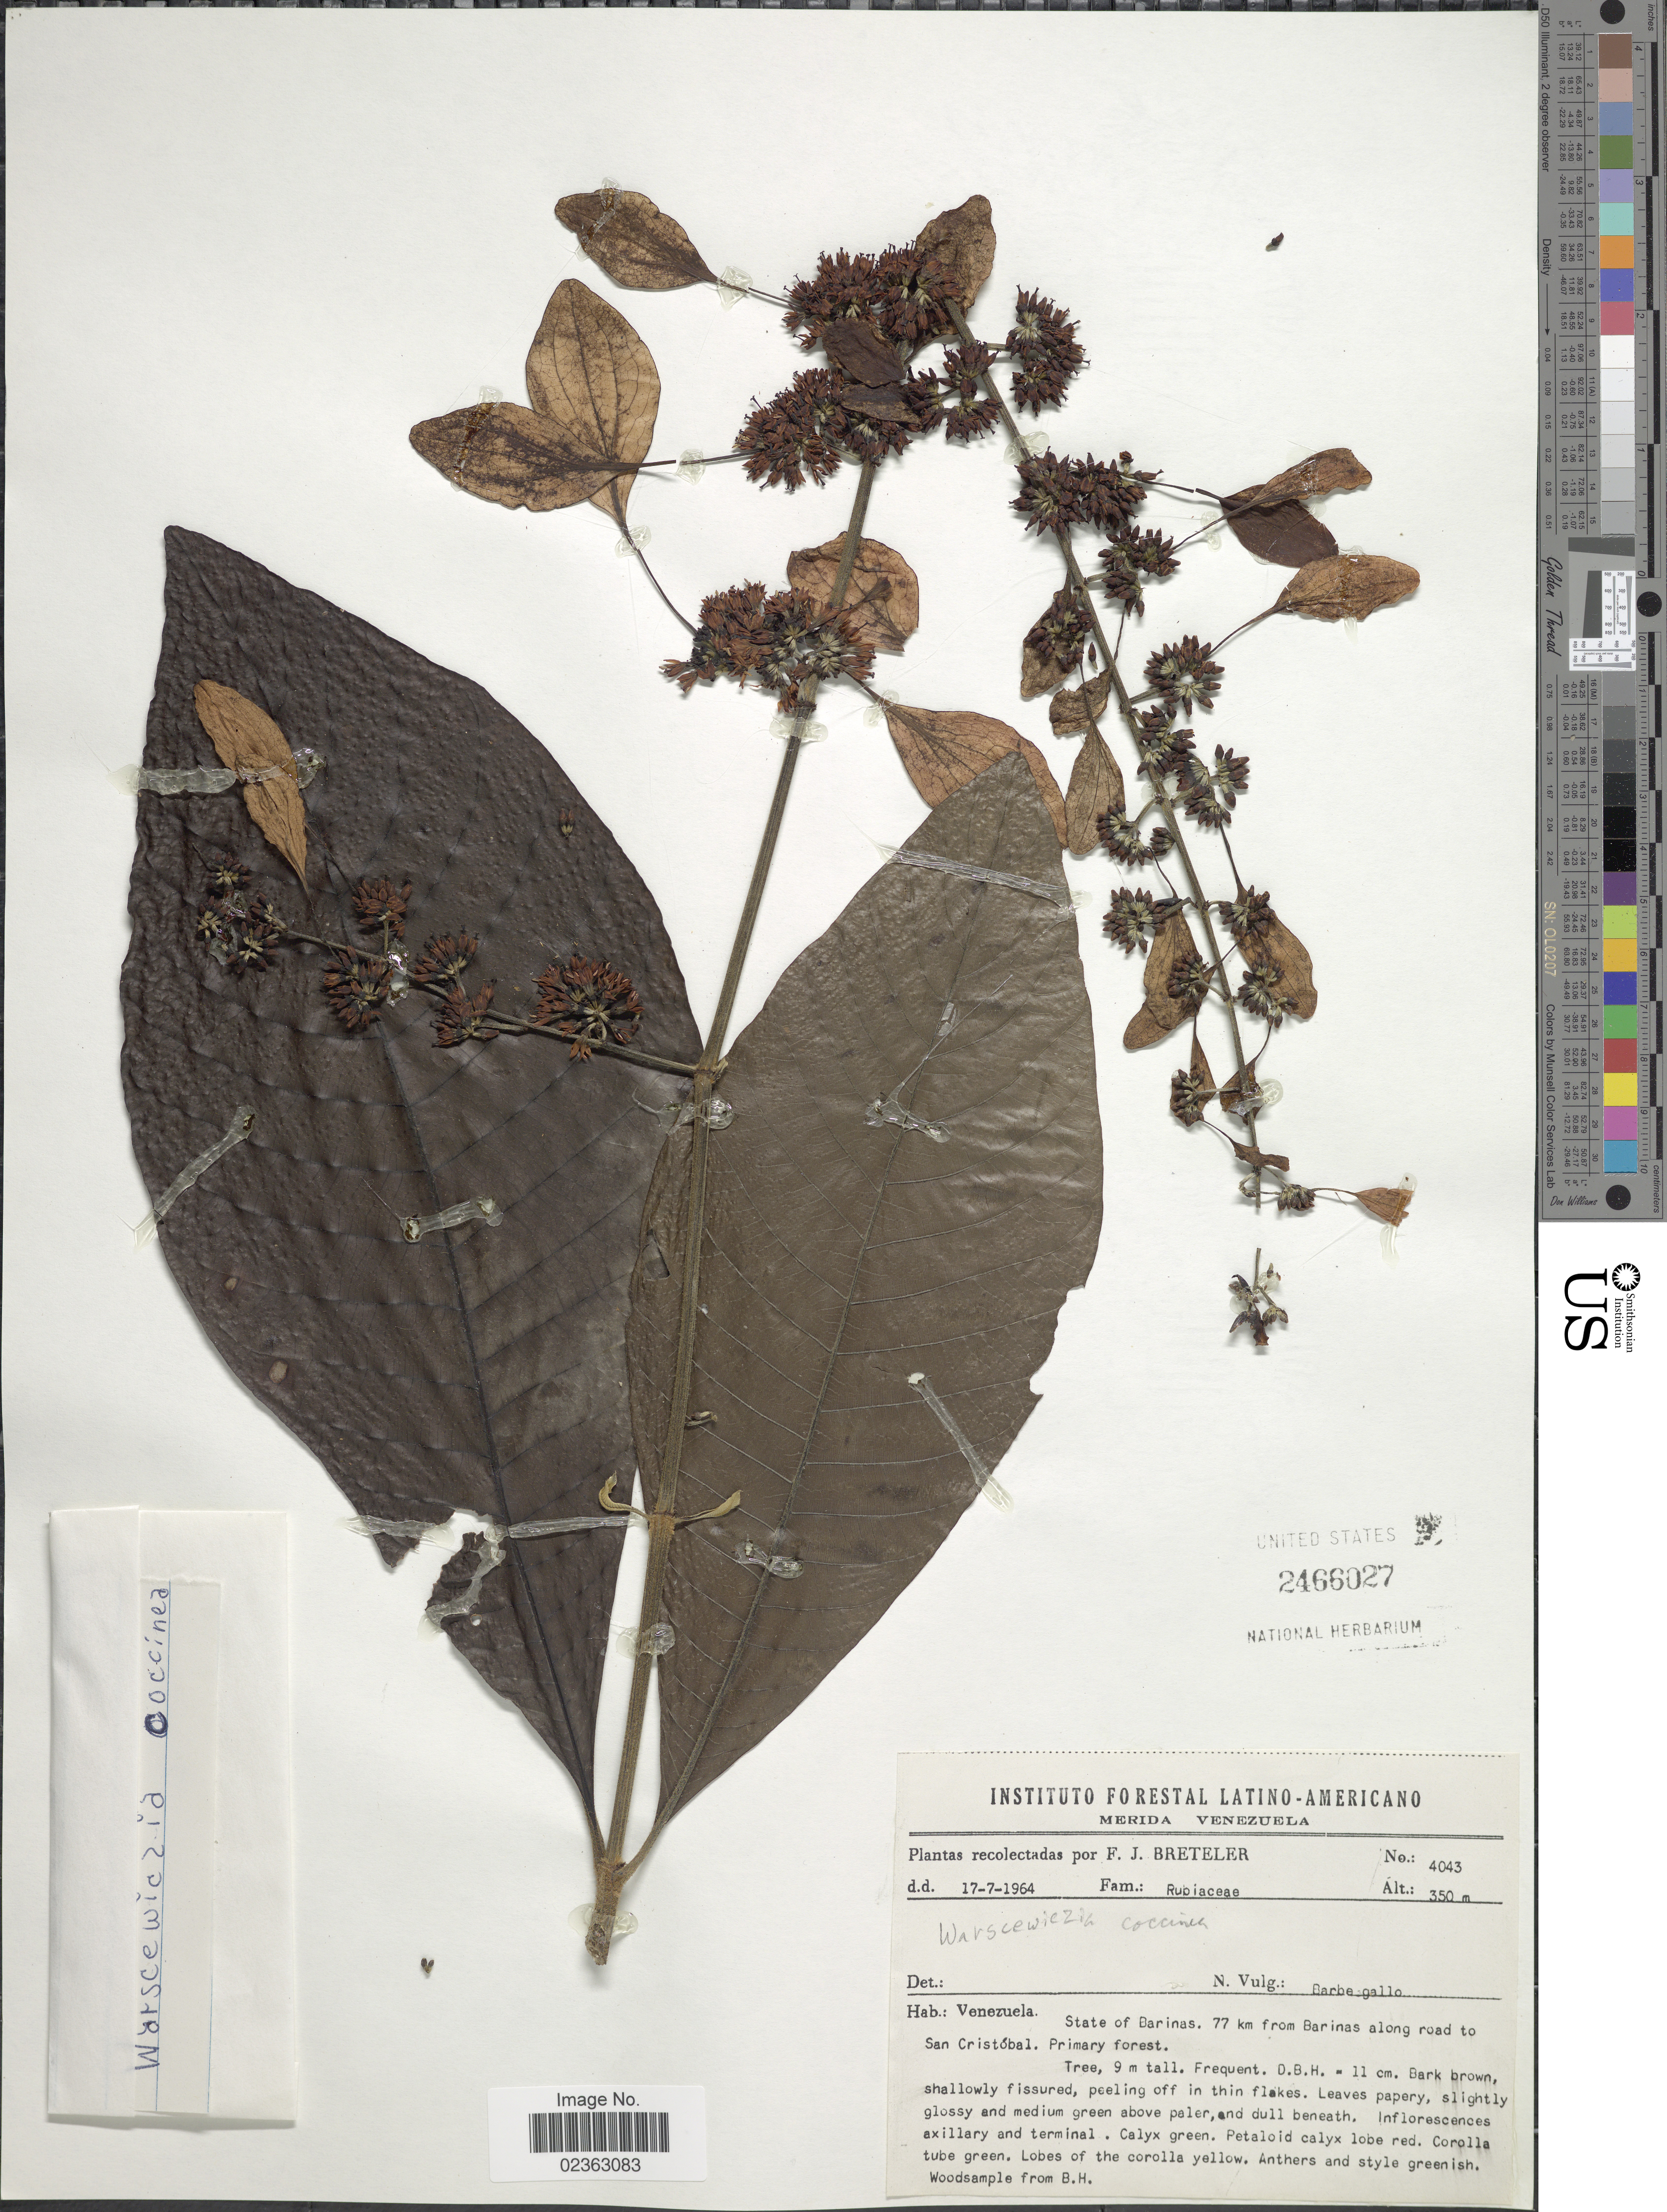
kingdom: Plantae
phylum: Tracheophyta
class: Magnoliopsida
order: Gentianales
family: Rubiaceae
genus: Warszewiczia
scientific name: Warszewiczia coccinea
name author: (Vahl) Klotzsch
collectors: F. J. Breteler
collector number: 4043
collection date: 1964-07-17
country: Venezuela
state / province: Barinas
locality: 77 km from Barinas along road to San Cristobal, primary forest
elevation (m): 350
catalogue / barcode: US 2466027